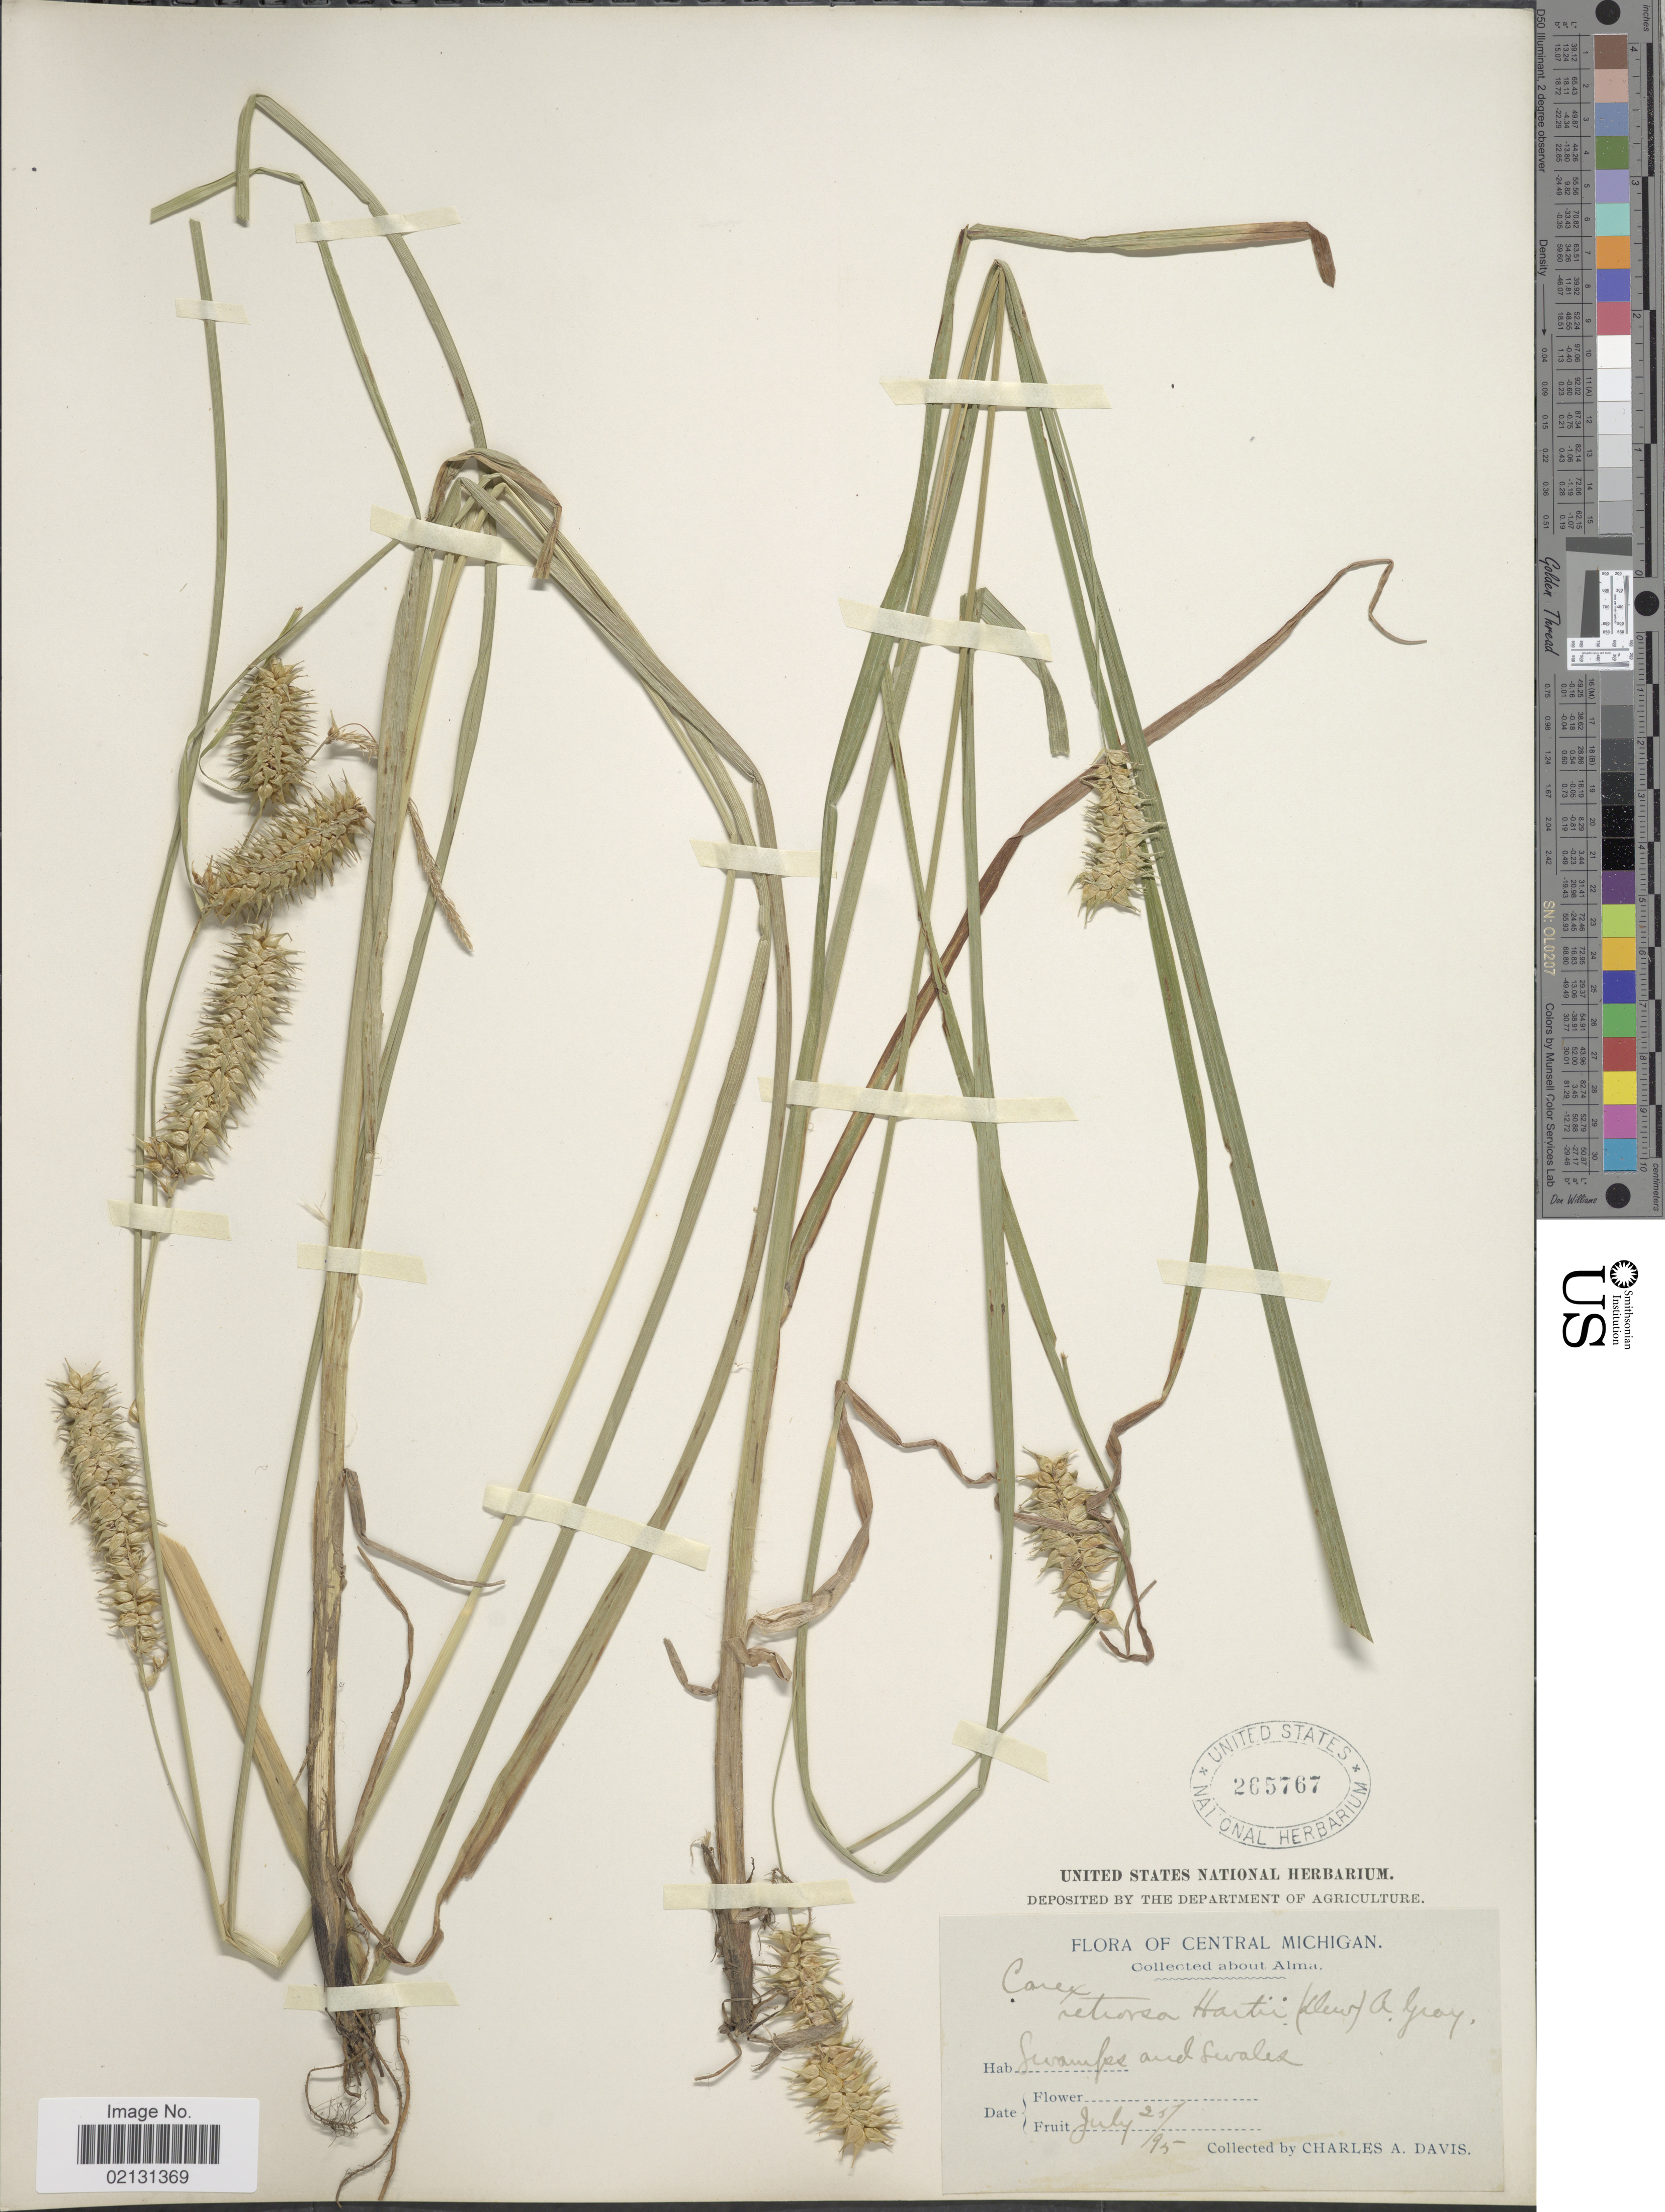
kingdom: Plantae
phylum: Tracheophyta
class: Liliopsida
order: Poales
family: Cyperaceae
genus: Carex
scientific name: Carex retrorsa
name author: Schwein.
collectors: C. Davis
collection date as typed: Transcribed d/m/y: 25/7/95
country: United States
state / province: Michigan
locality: Central Michigan, About Alma, Swamp and Swales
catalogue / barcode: US 265767